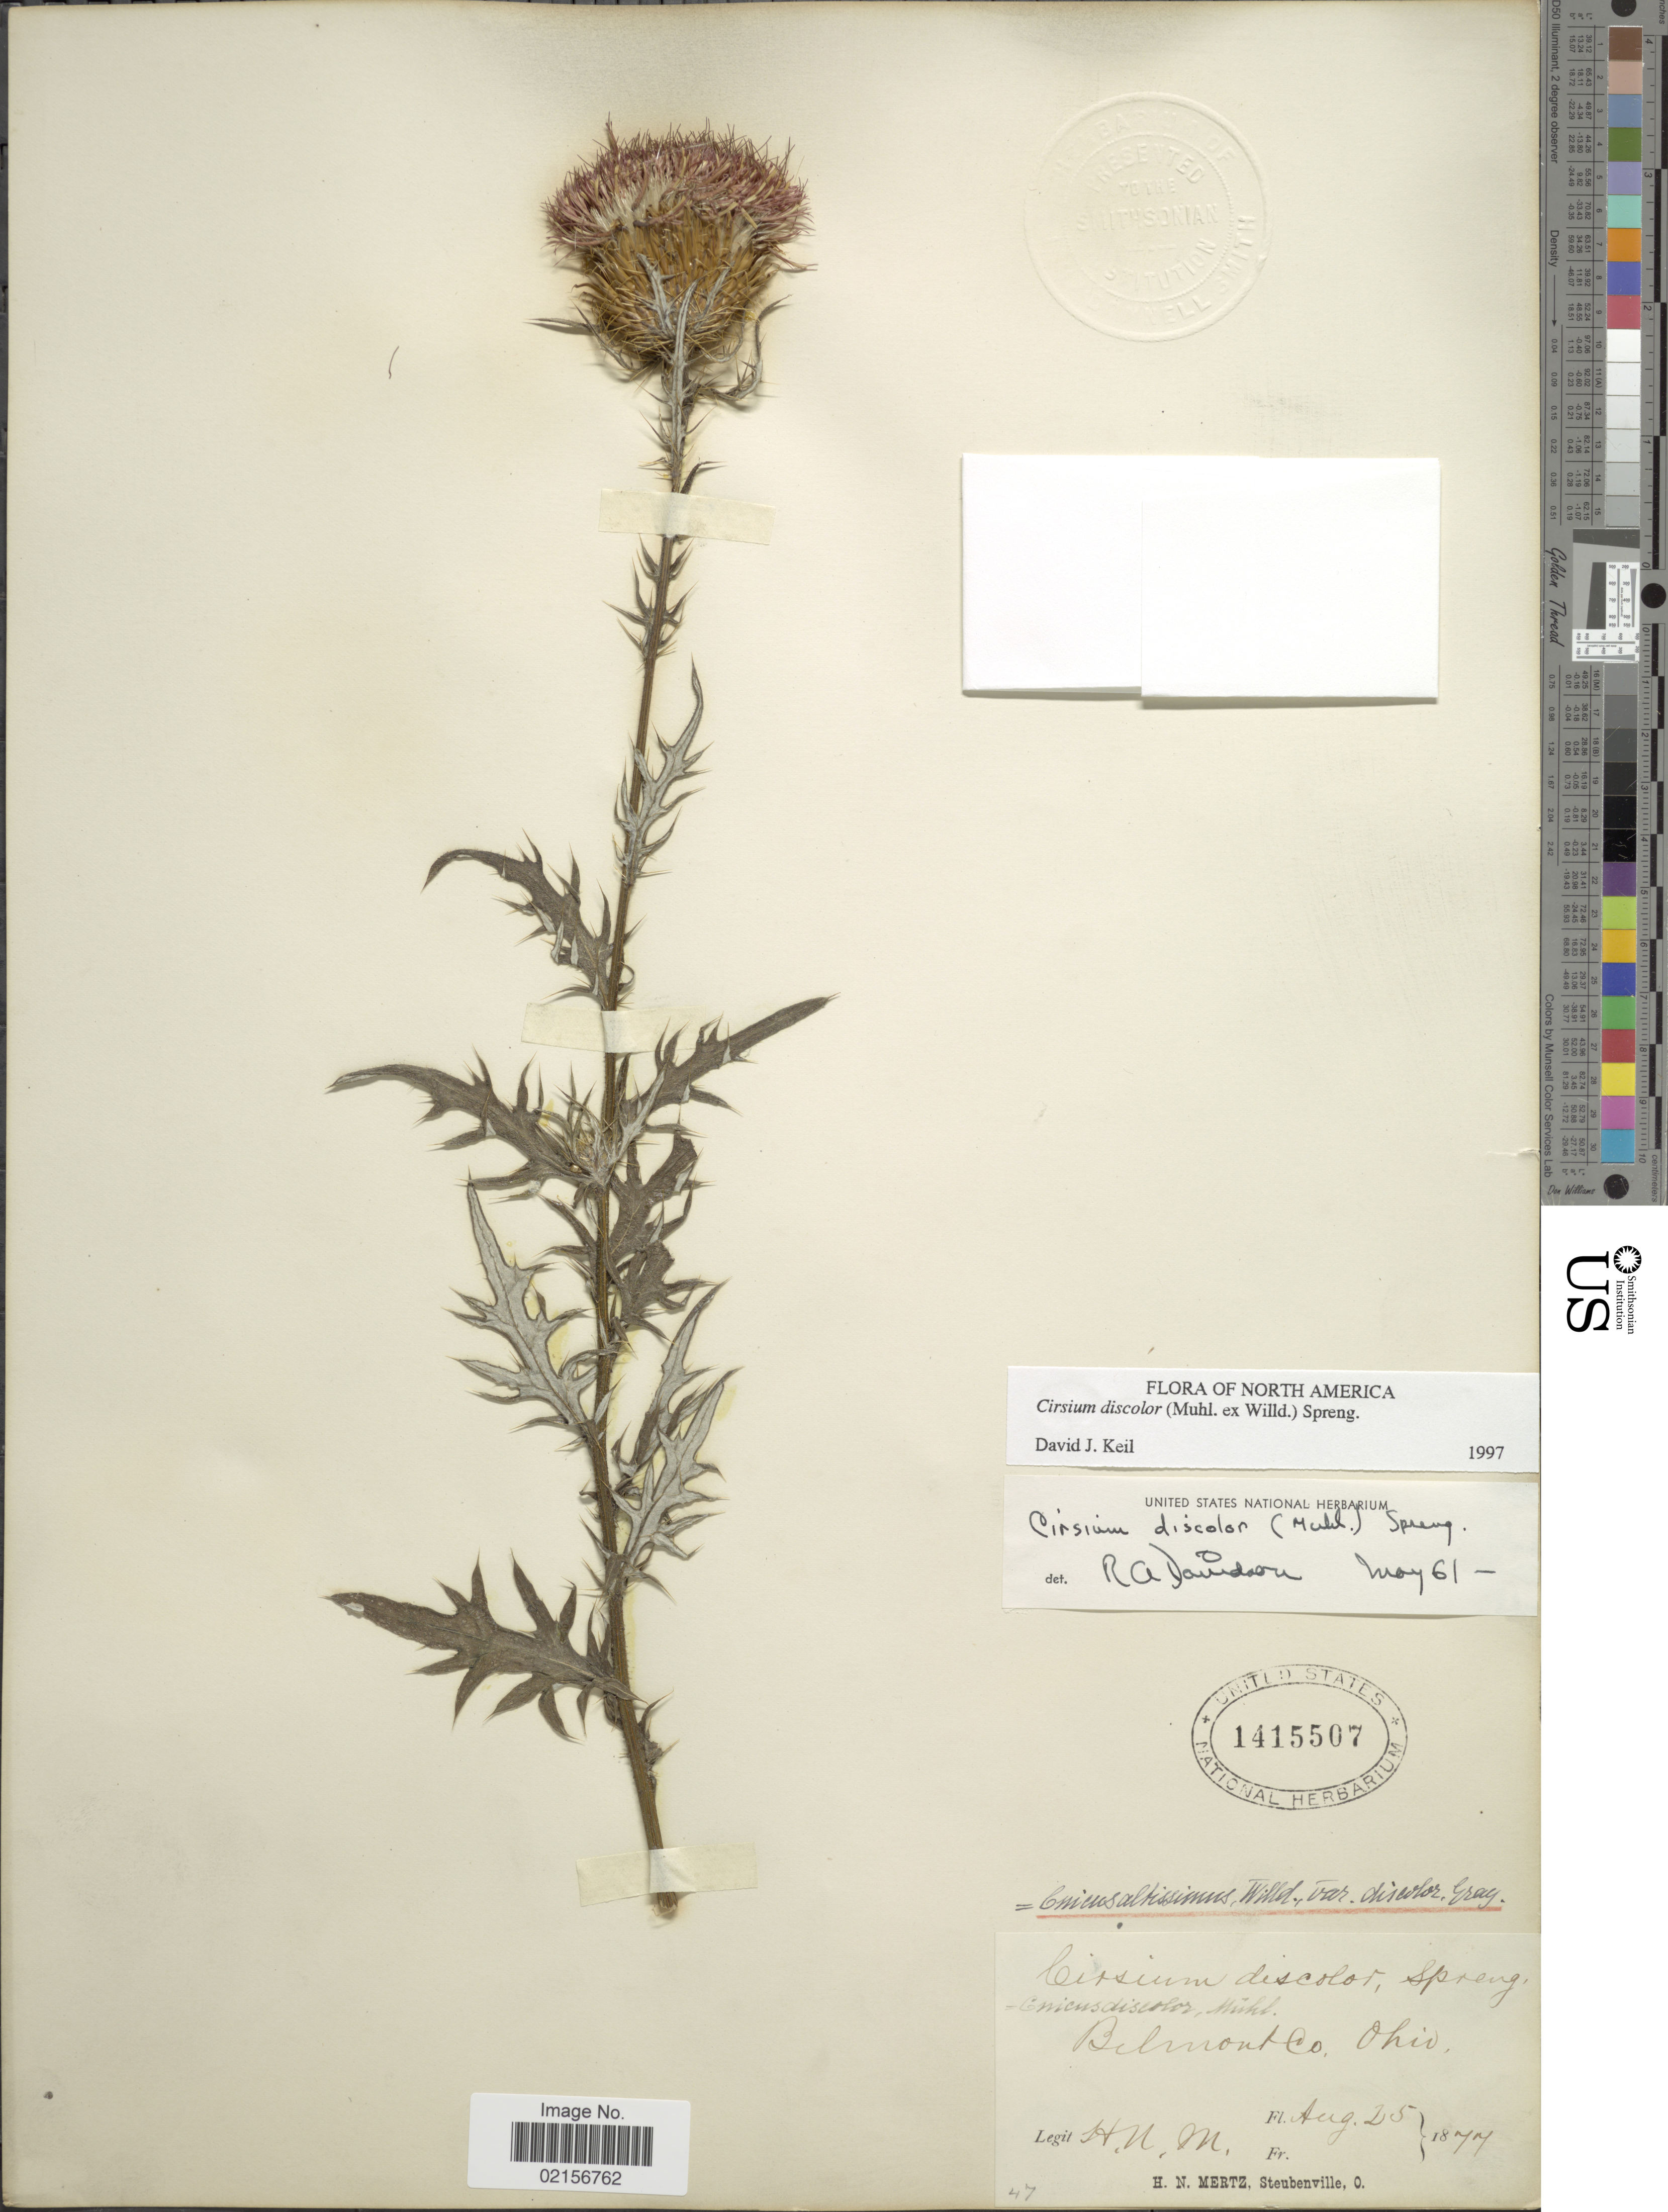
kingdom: Plantae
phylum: Tracheophyta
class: Magnoliopsida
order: Asterales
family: Asteraceae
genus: Cirsium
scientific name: Cirsium discolor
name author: (Muhl. ex Willd.) Spreng.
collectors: H. Mertz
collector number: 47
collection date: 1877-08-25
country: United States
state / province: Ohio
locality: Bilmont Co.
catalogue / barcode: US 1415507